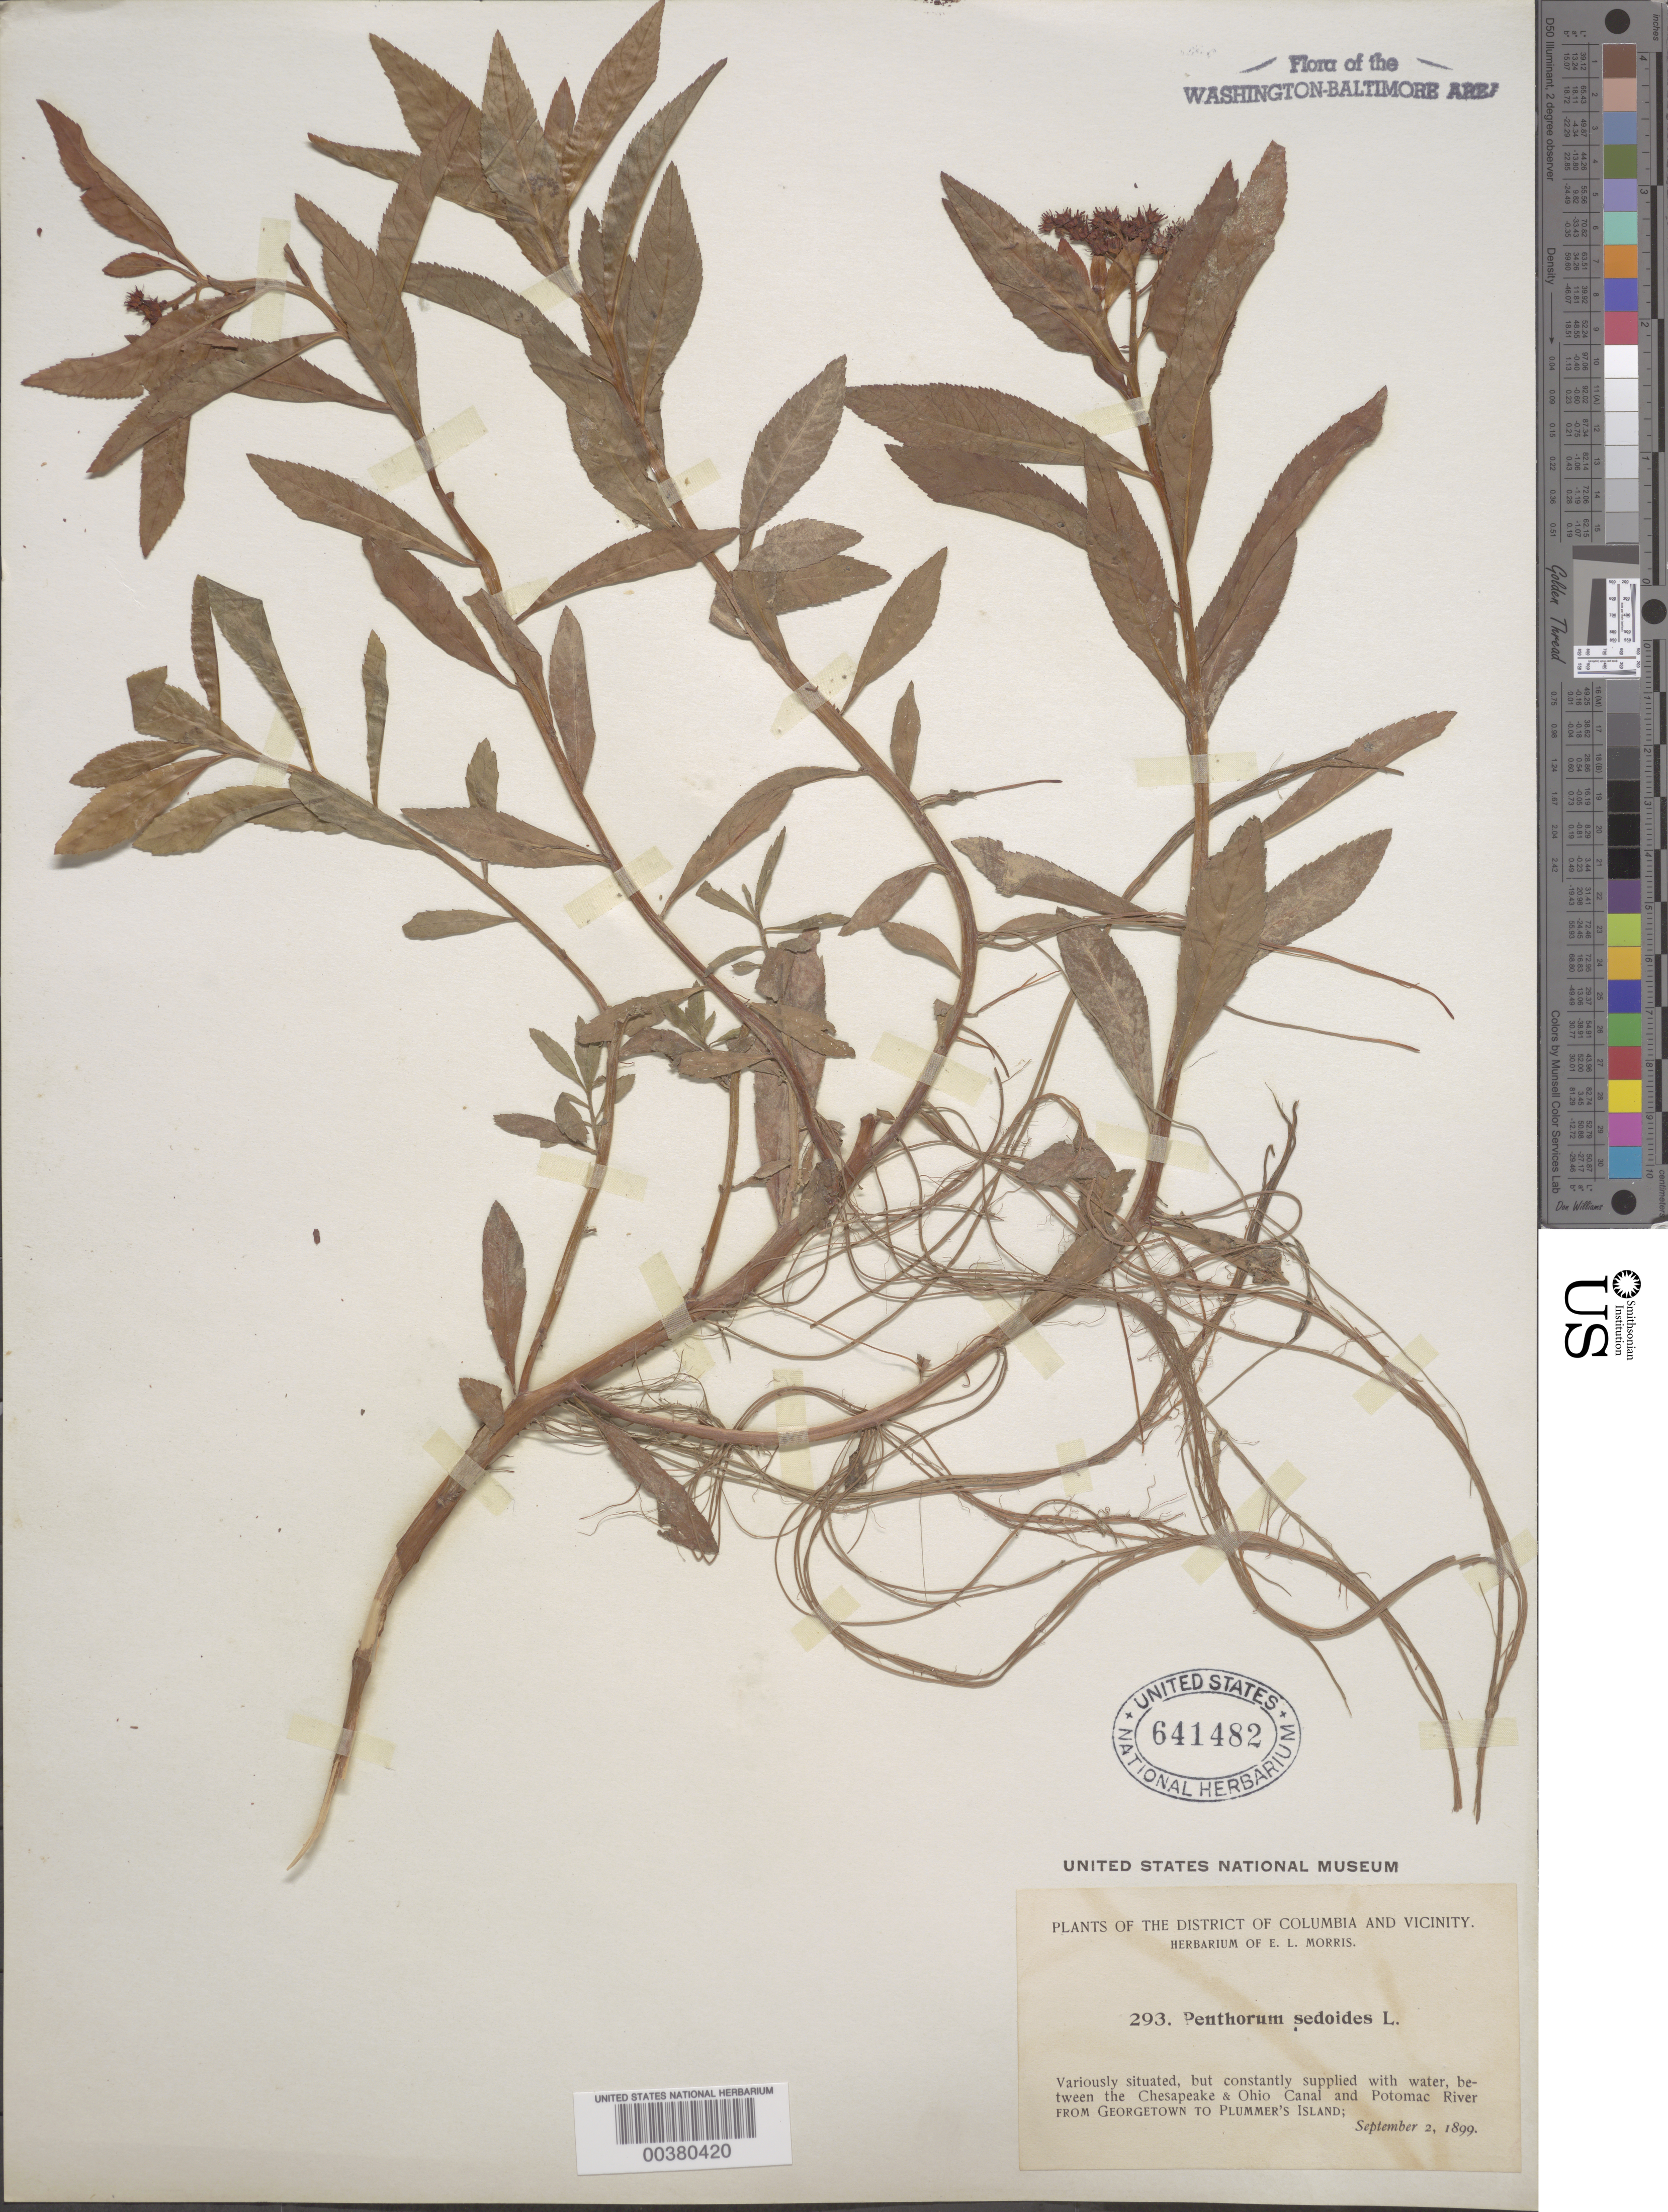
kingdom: Plantae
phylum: Tracheophyta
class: Magnoliopsida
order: Saxifragales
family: Penthoraceae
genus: Penthorum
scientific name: Penthorum sedoides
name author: L.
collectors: E. L. Morris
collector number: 293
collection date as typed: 02 Sep 1899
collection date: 1899-09-02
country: United States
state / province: Maryland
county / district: Montgomery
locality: From Georgetown to Plummers Island, between Canal and River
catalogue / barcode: US 641482